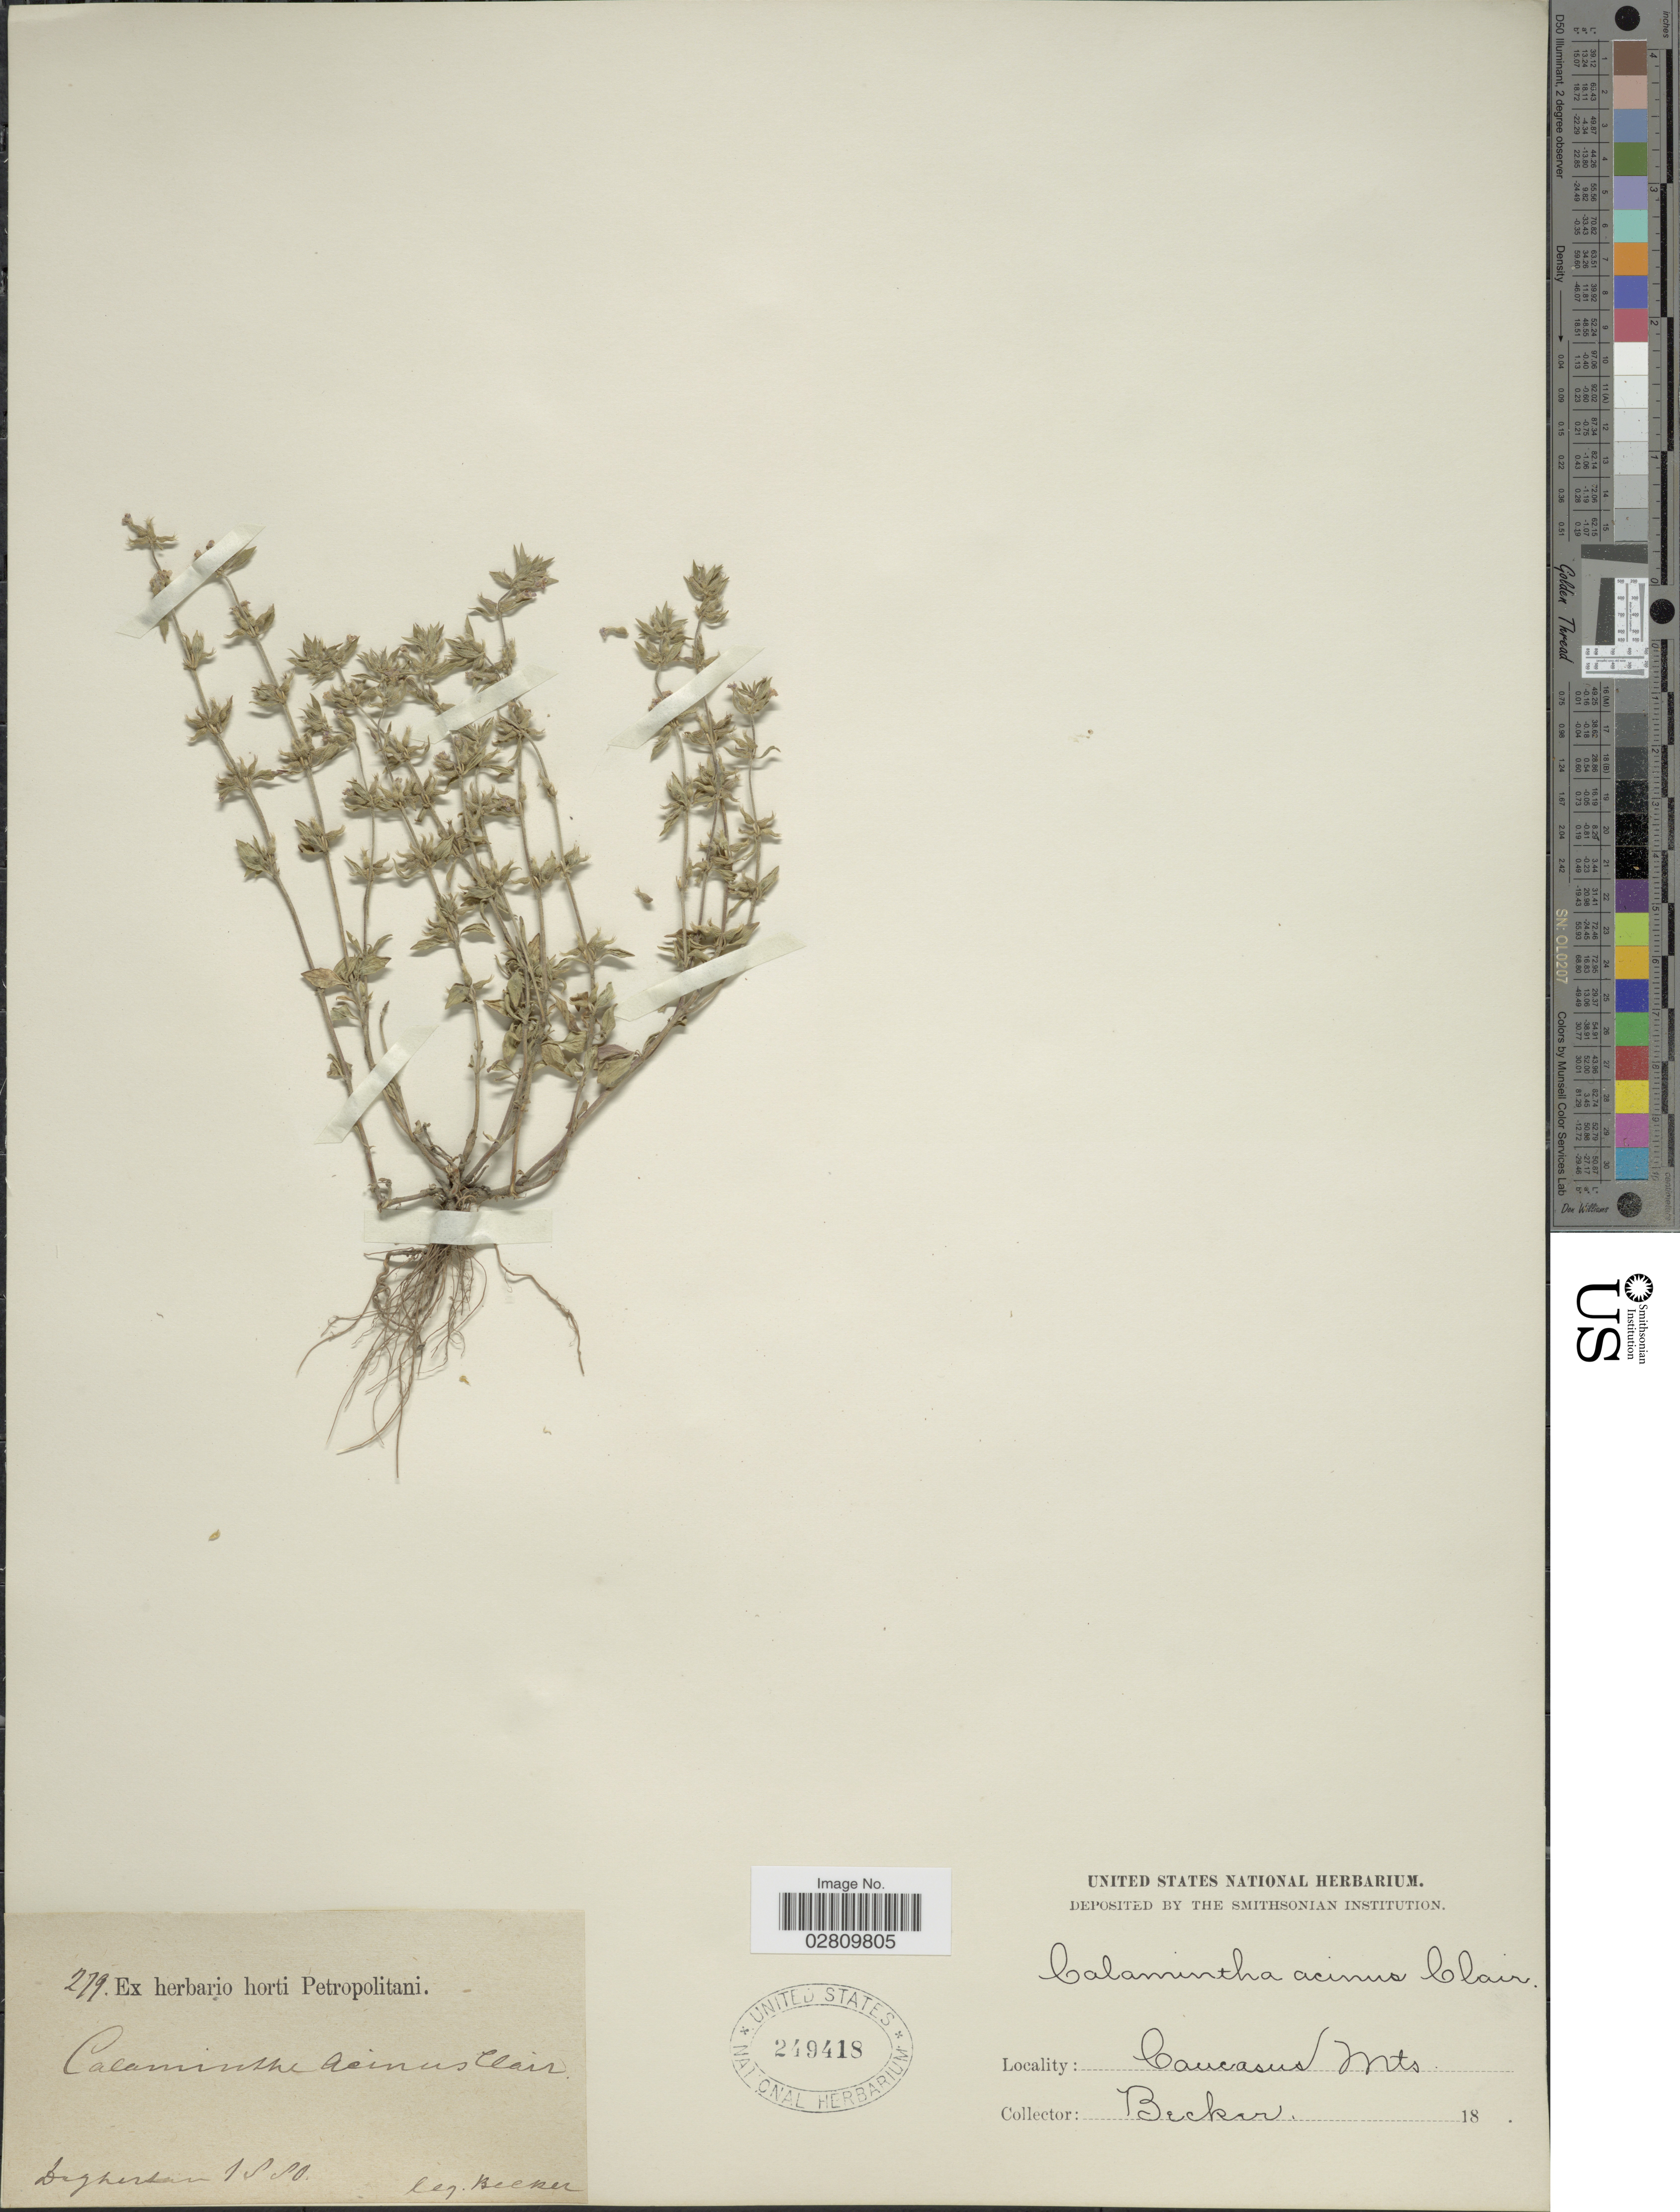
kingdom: Plantae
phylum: Tracheophyta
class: Magnoliopsida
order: Lamiales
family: Lamiaceae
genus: Acinos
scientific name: Acinos acinos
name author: (L.) Huth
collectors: -. Becker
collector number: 279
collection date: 1880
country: Russian Federation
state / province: Dagestan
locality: Daghestan, Caucasus Mts.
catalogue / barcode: US 249418